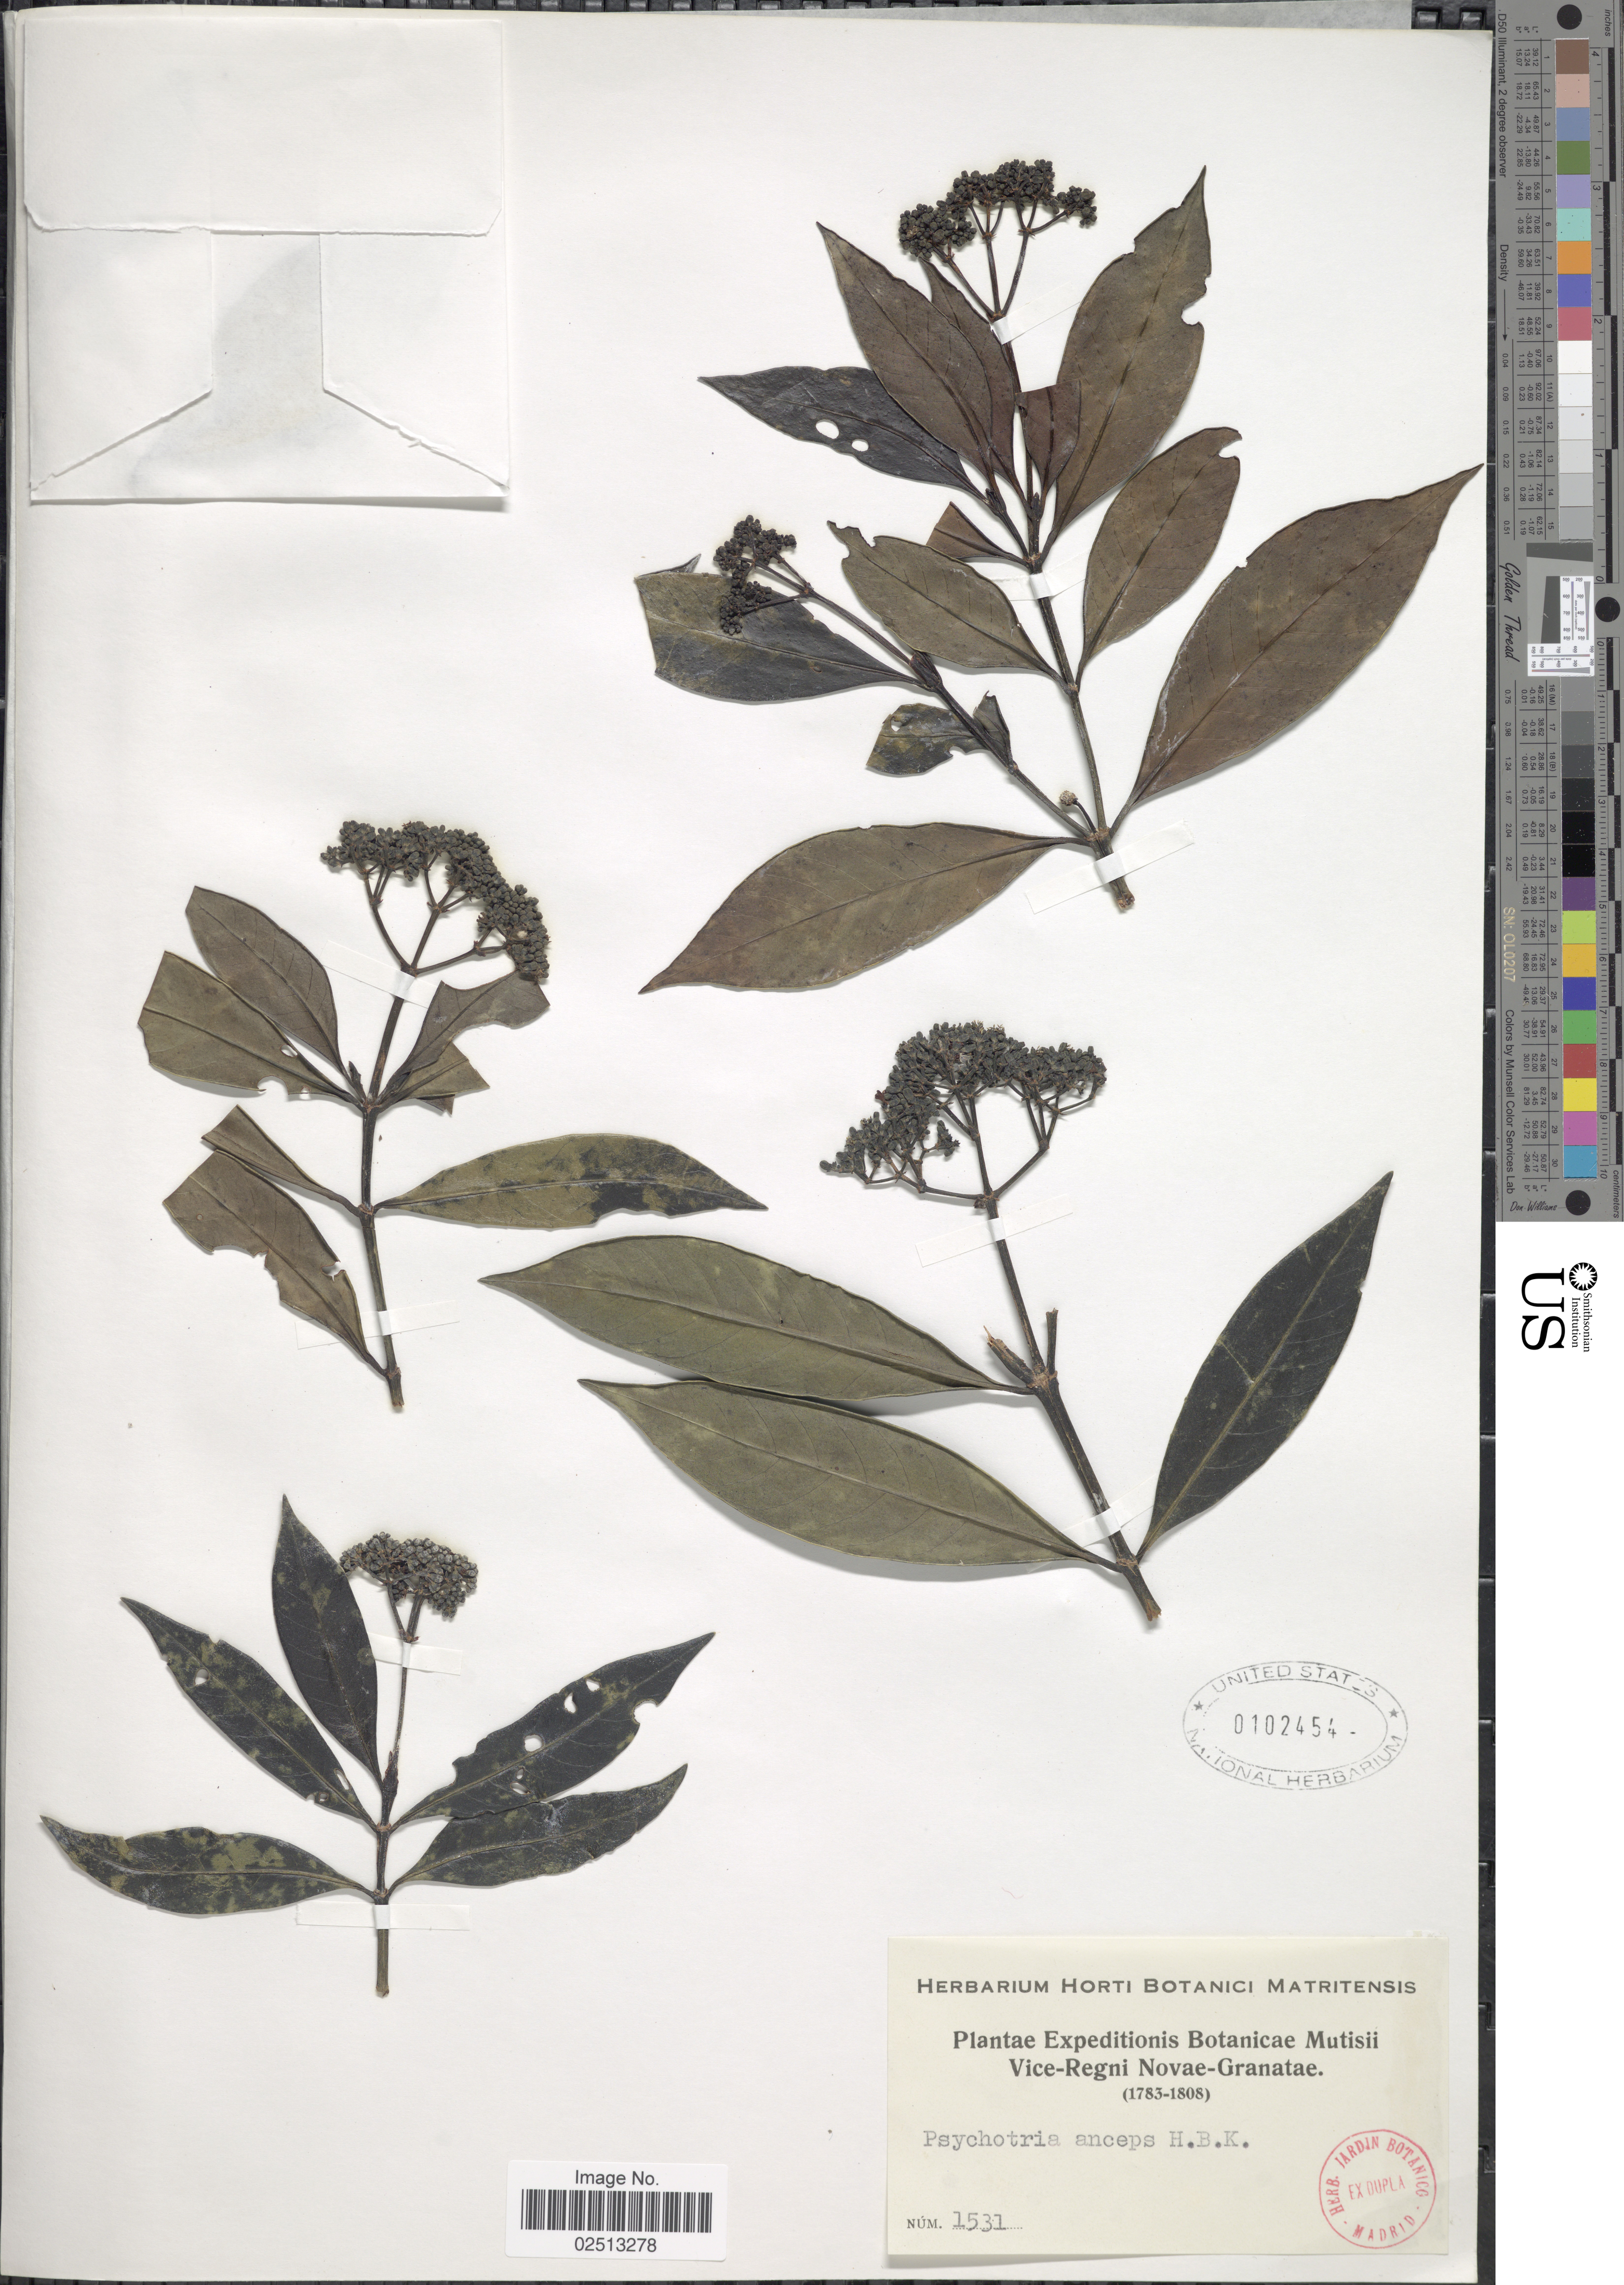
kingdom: Plantae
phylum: Tracheophyta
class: Magnoliopsida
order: Gentianales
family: Rubiaceae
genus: Psychotria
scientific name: Psychotria anceps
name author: Kunth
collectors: J. C. B. Mutis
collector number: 1531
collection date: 1783/1808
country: Colombia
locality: Vice-Regni Novae-Granatae.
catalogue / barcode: US 102454